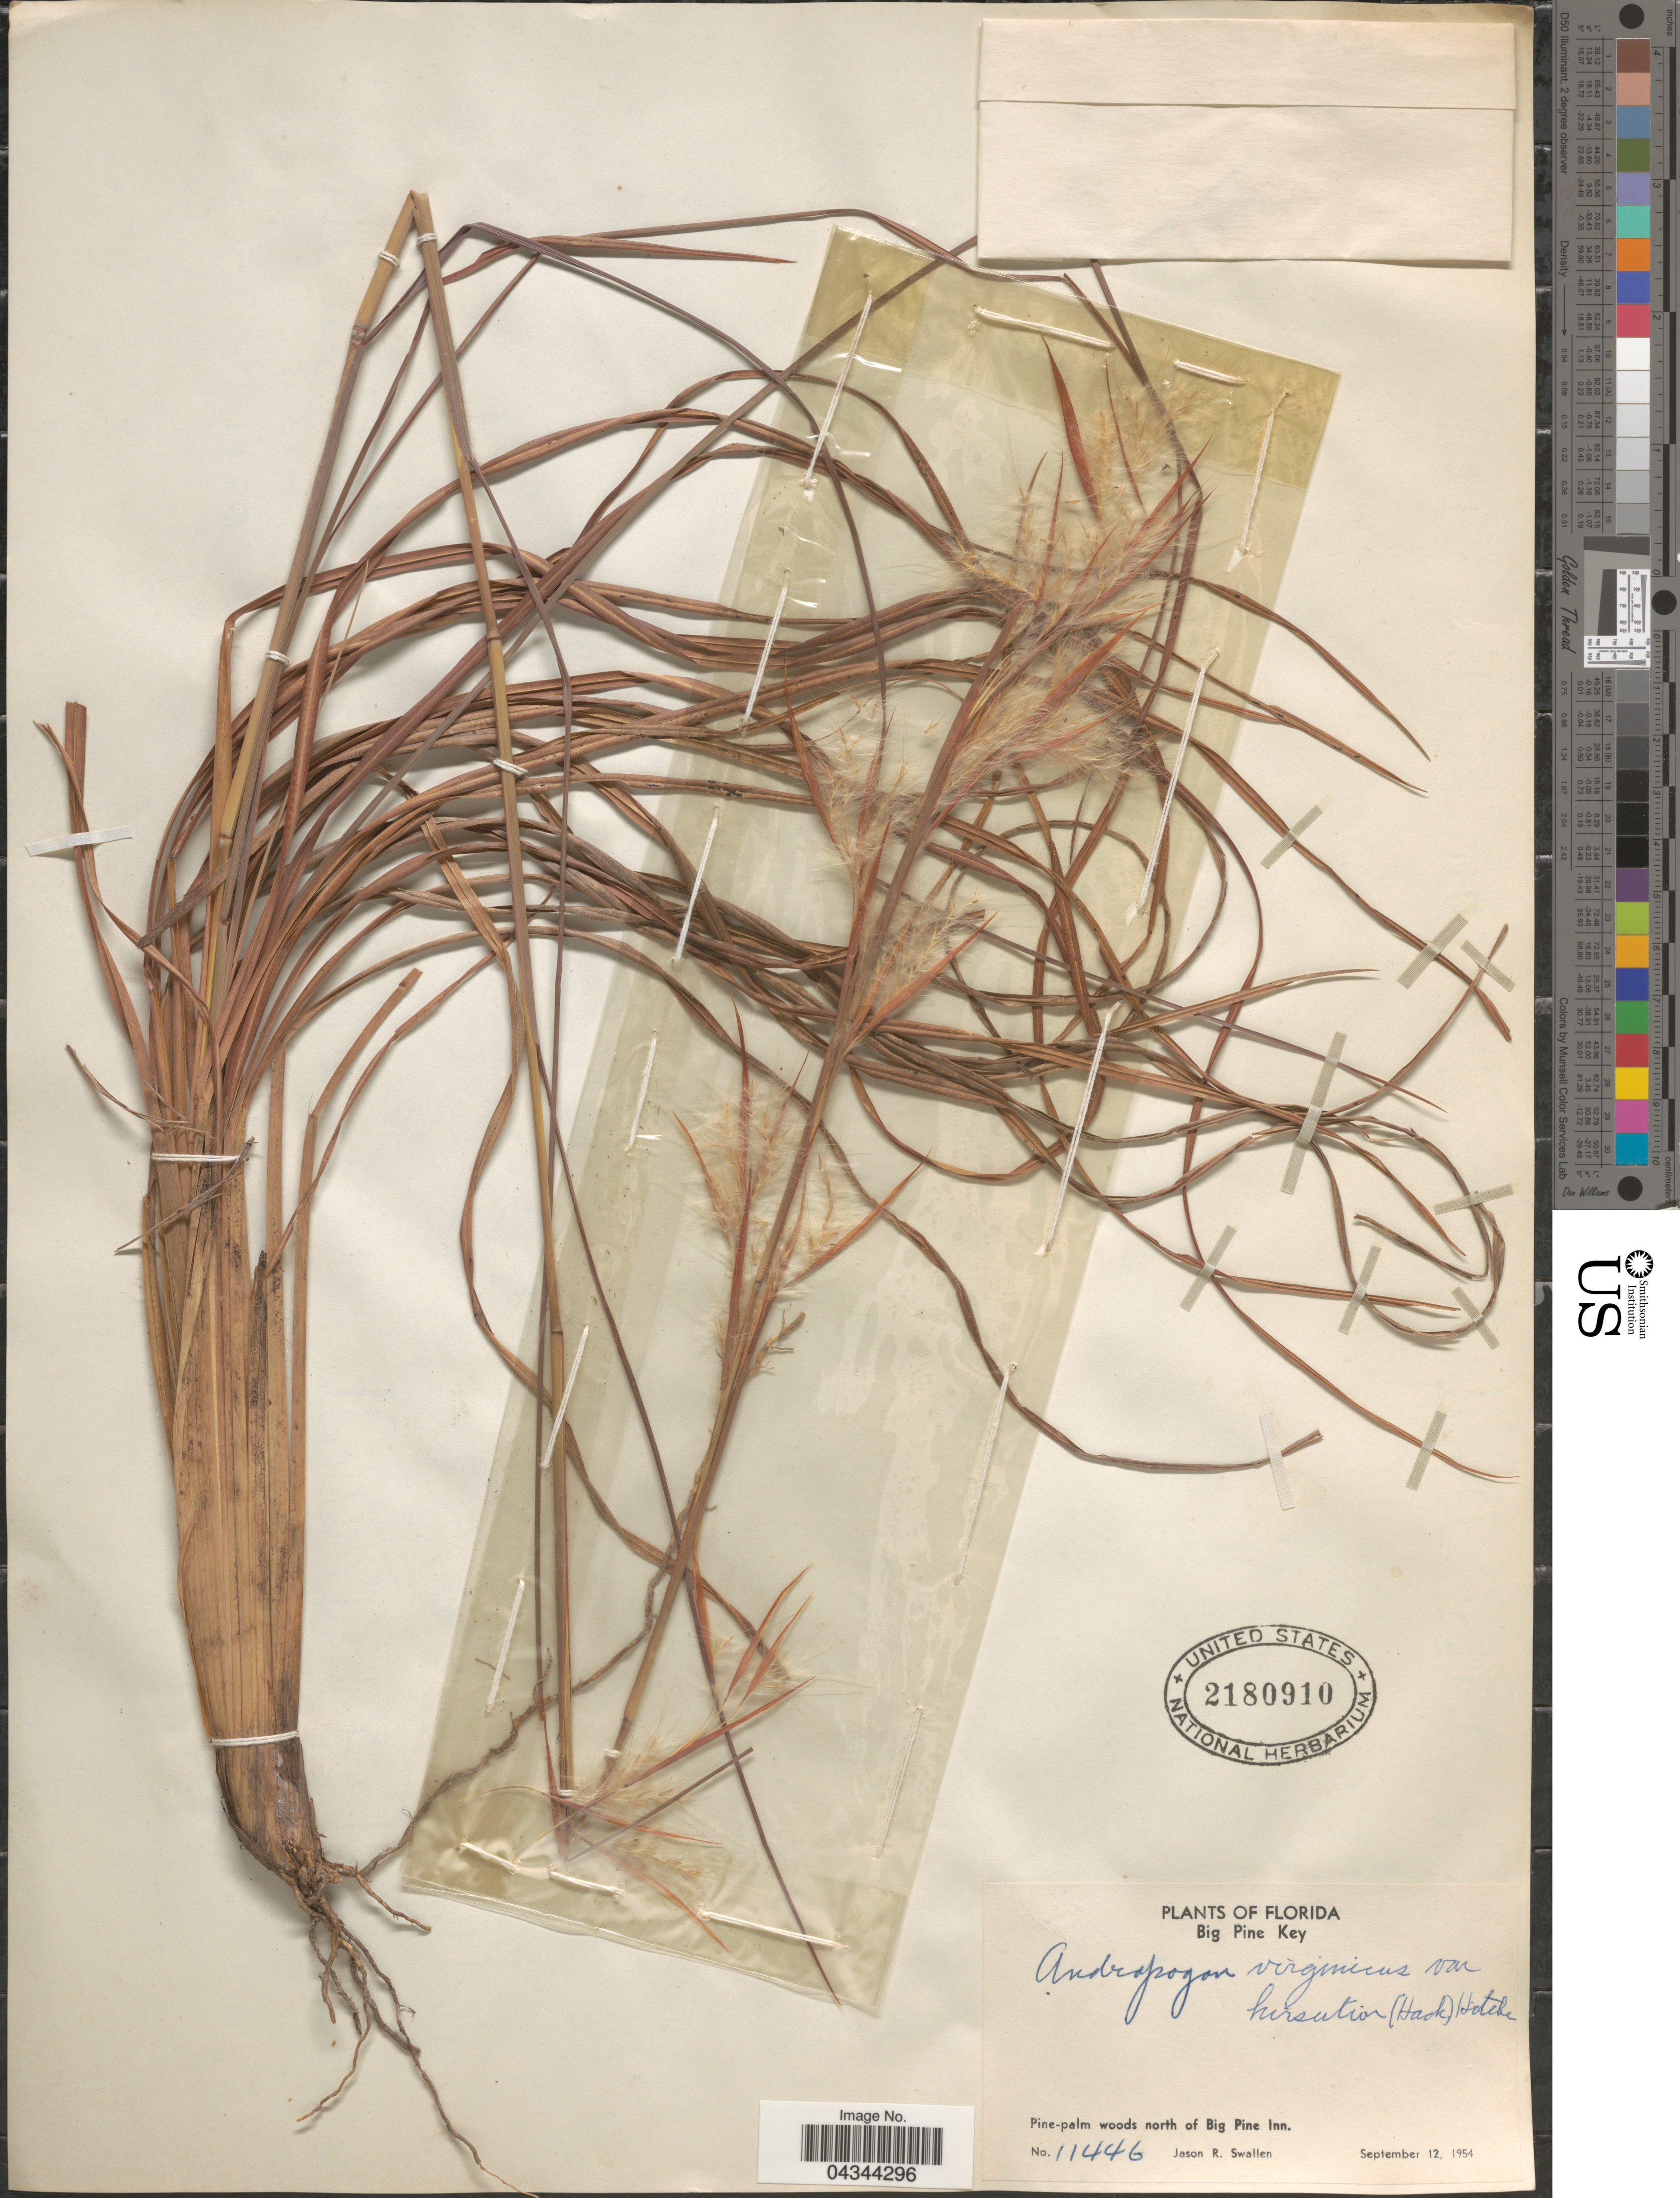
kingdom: Plantae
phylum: Tracheophyta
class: Liliopsida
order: Poales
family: Poaceae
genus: Andropogon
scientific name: Andropogon virginicus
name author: L.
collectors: J. R. Swallen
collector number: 11446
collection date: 1954-09-12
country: United States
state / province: Florida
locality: Big Pine Key. Pine-palm woods north of Big Pine Inn.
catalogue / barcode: US 2180910